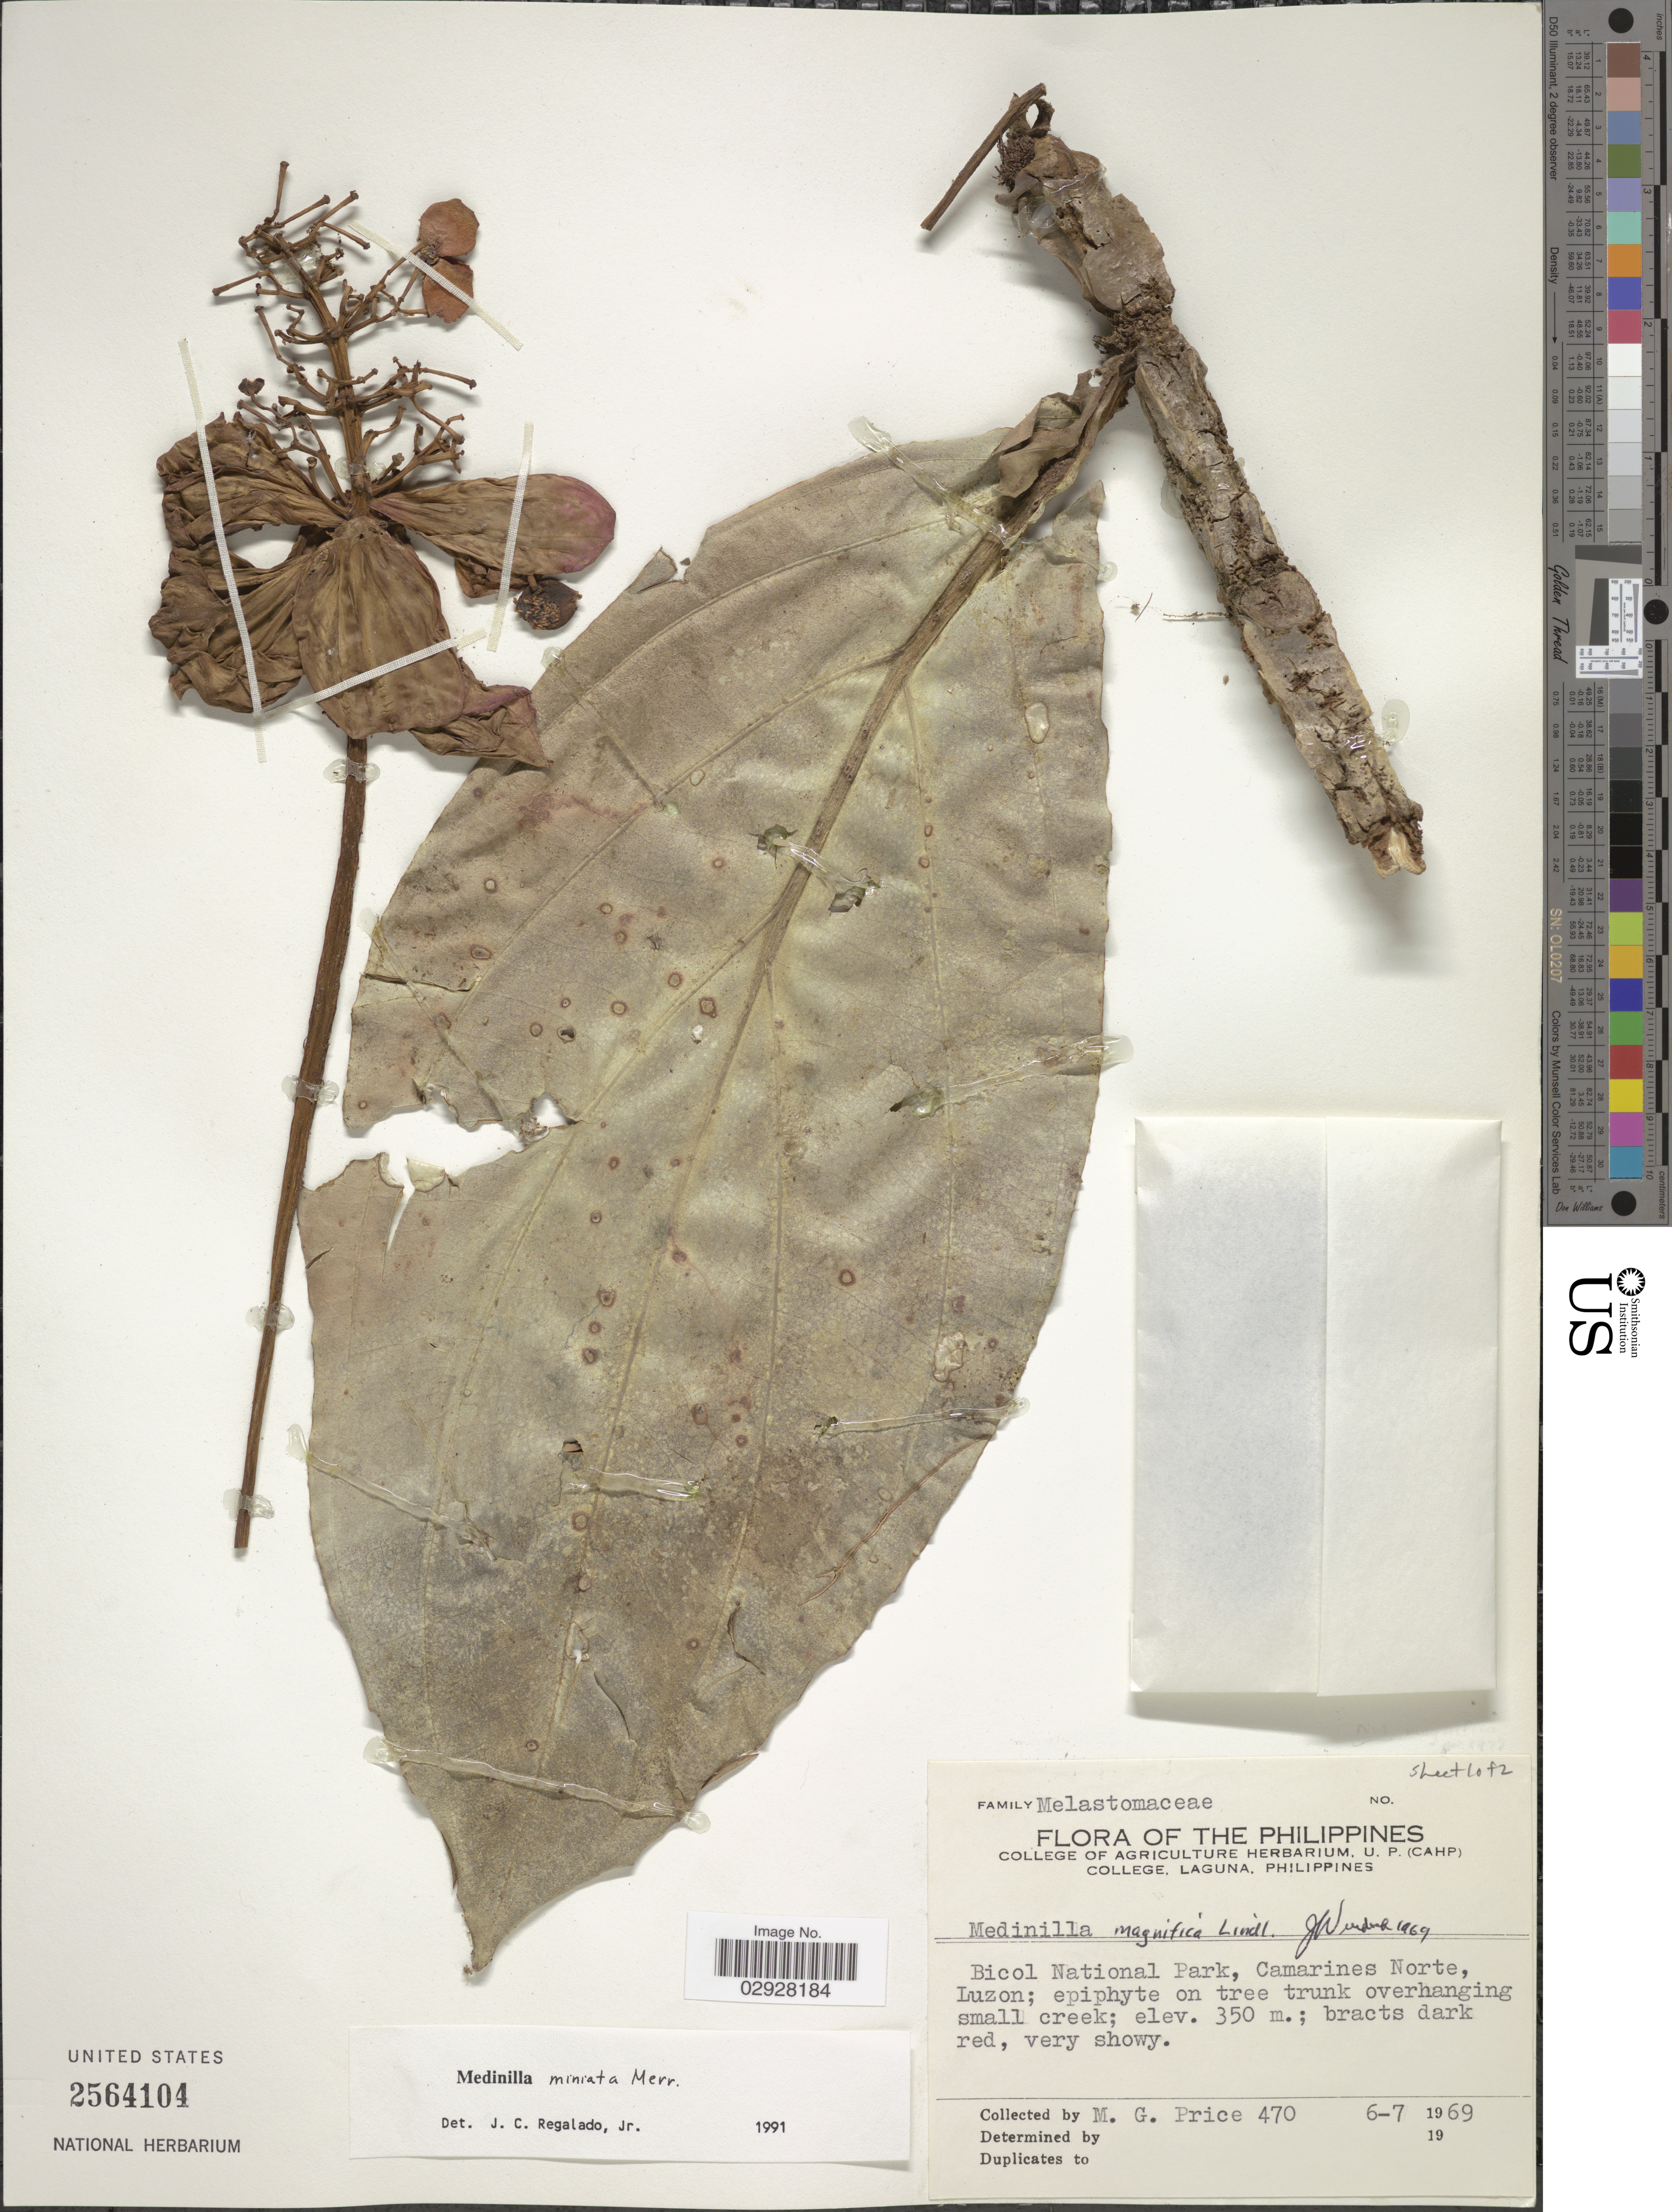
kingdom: Plantae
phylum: Tracheophyta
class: Magnoliopsida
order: Myrtales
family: Melastomataceae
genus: Medinilla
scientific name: Medinilla miniata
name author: Merr.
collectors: M. G. Price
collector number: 470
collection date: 1969-07-06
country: Philippines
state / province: Bicol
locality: Bicol National Park, Camarines Norte, Luzon.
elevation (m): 350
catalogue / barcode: US 2564104